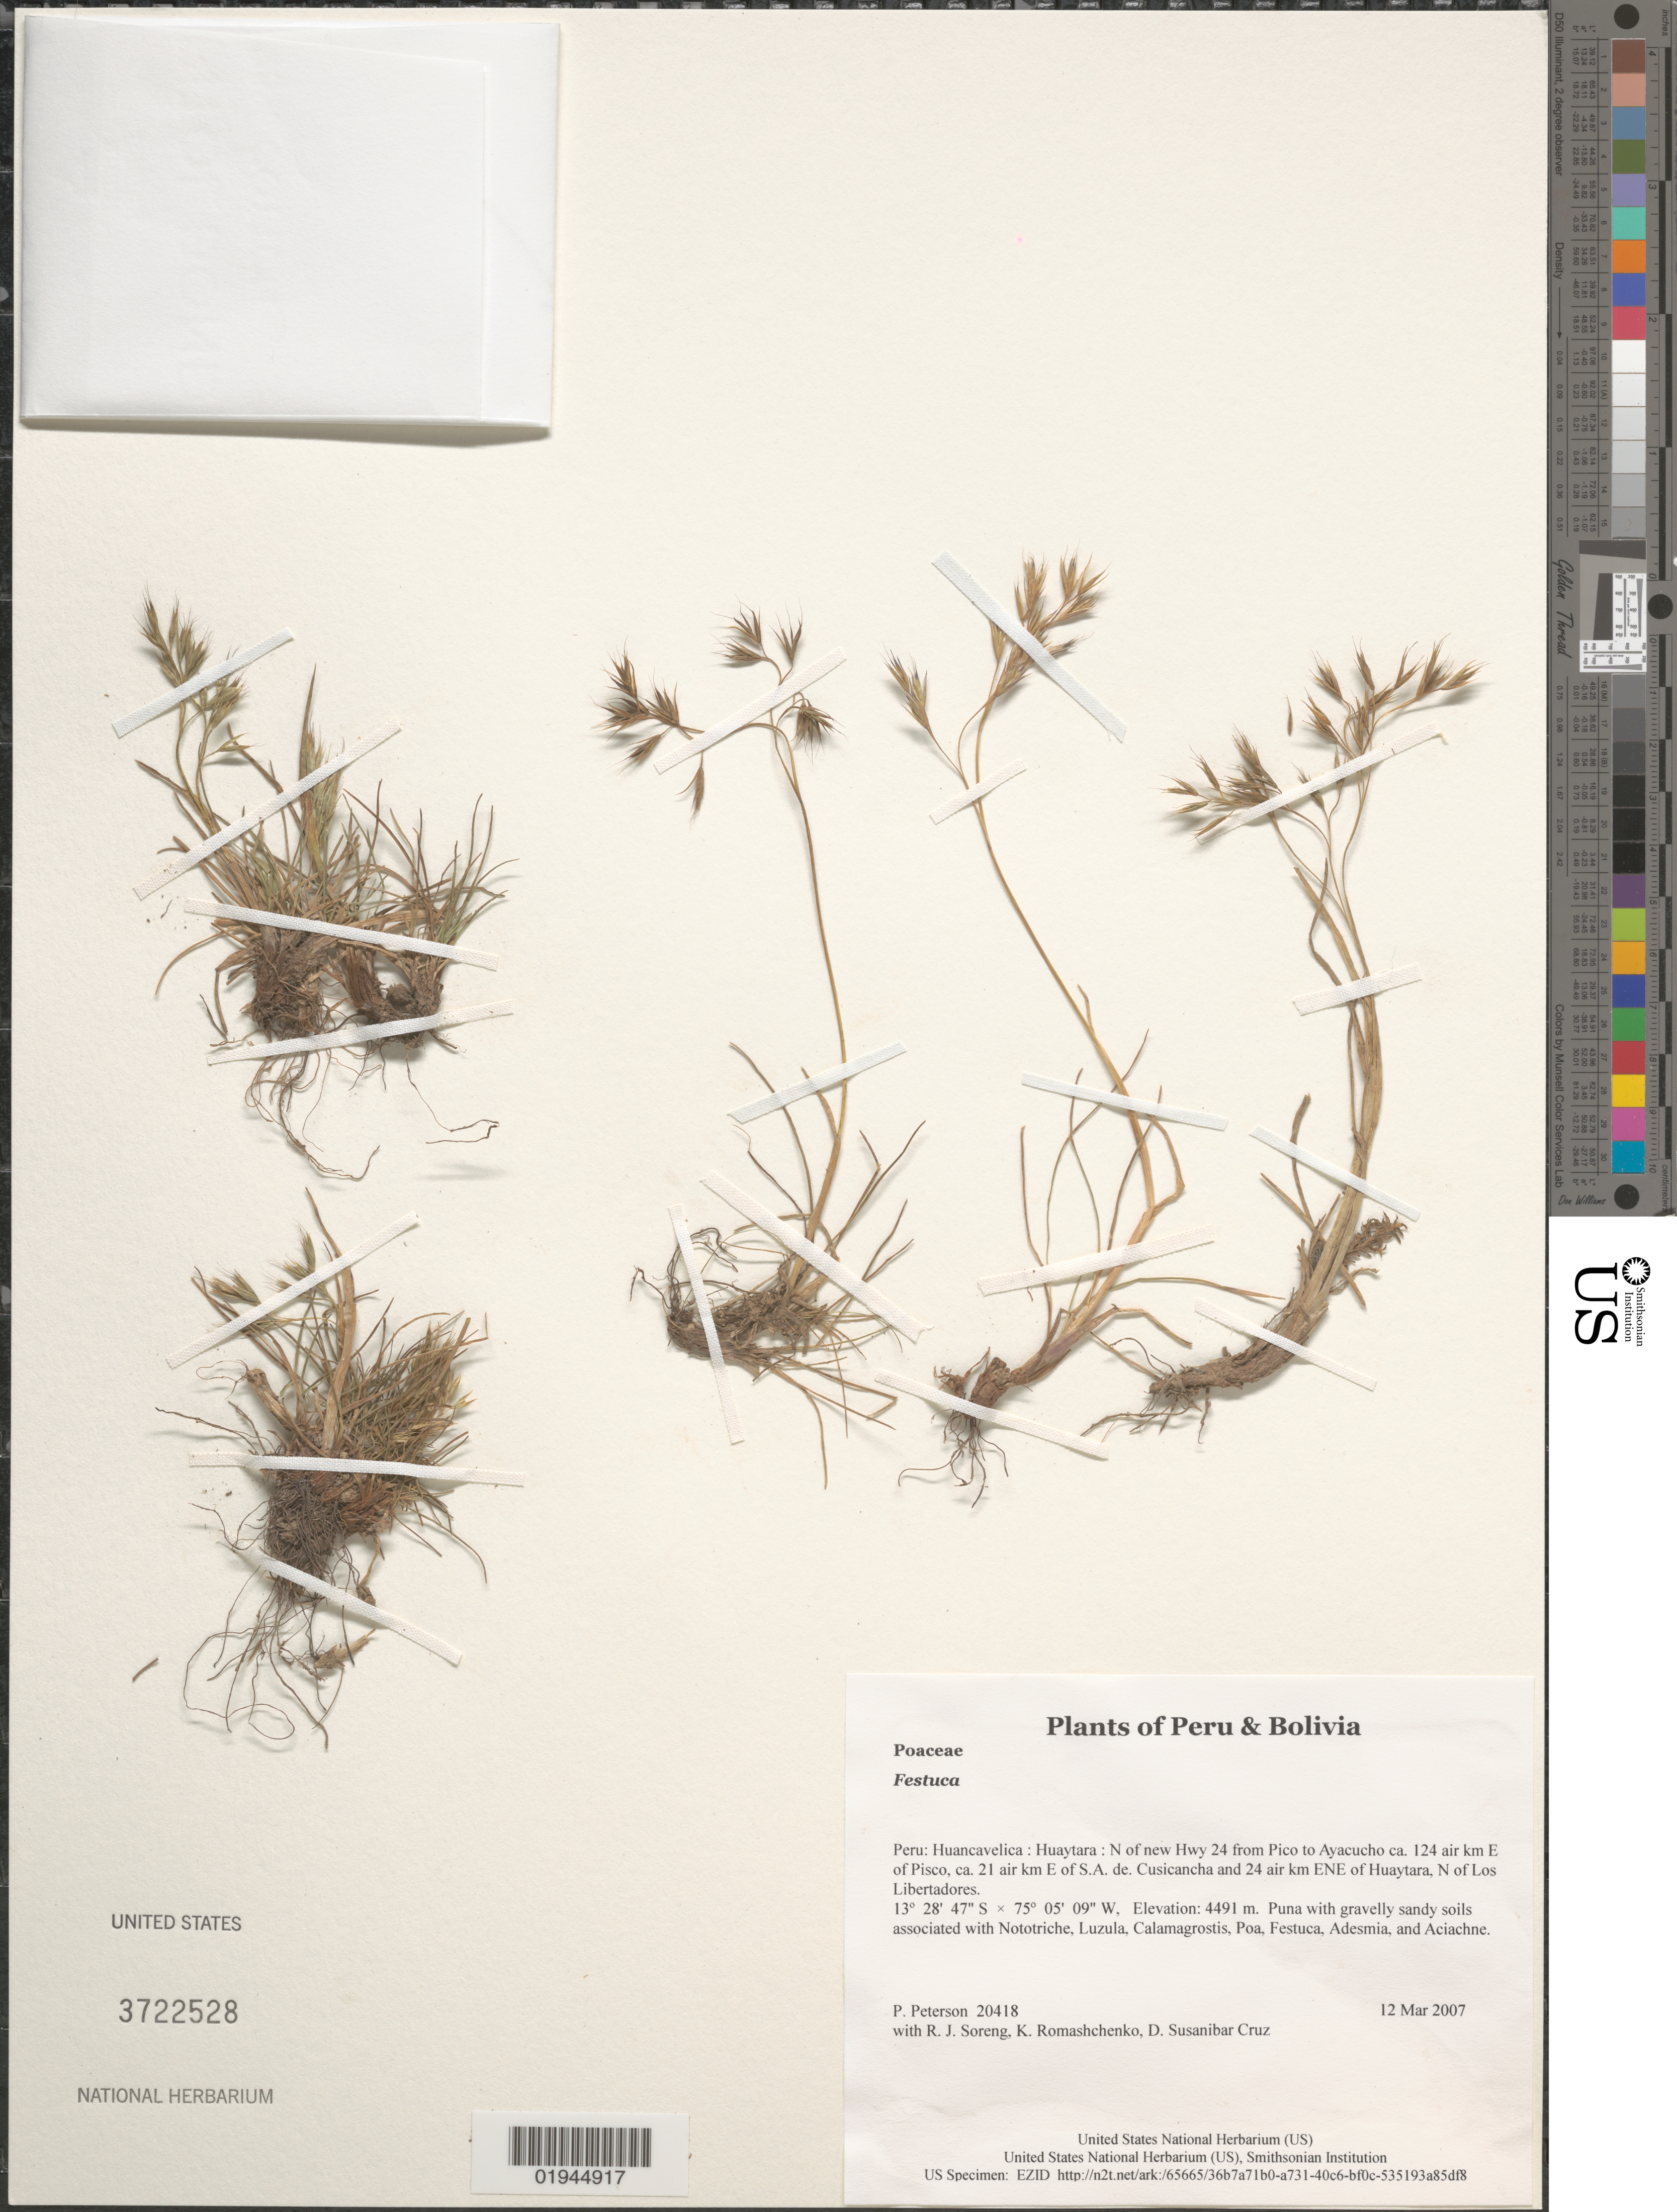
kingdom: Plantae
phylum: Tracheophyta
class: Liliopsida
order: Poales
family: Poaceae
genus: Festuca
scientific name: Festuca sp.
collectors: P. M. Peterson, R. J. Soreng, K. Romashchenko & D. Susanibar Cruz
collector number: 20418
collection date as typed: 12 Mar 2007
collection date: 2007-03-12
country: Peru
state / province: Huancavelica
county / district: Huaytara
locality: N of new Hwy 24 from Pico to Ayacucho ca. 124 air km E of Pisco, ca. 21 air km E of S.A. de. Cusicancha and 24 air km ENE of Huaytara, N of Los Libertadores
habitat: Puna with gravelly sandy soils associated with Nototriche, Luzula, Calamagrostis, Poa, Festuca, Adesmia, and Aciachne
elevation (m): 4491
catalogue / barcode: US 3722528